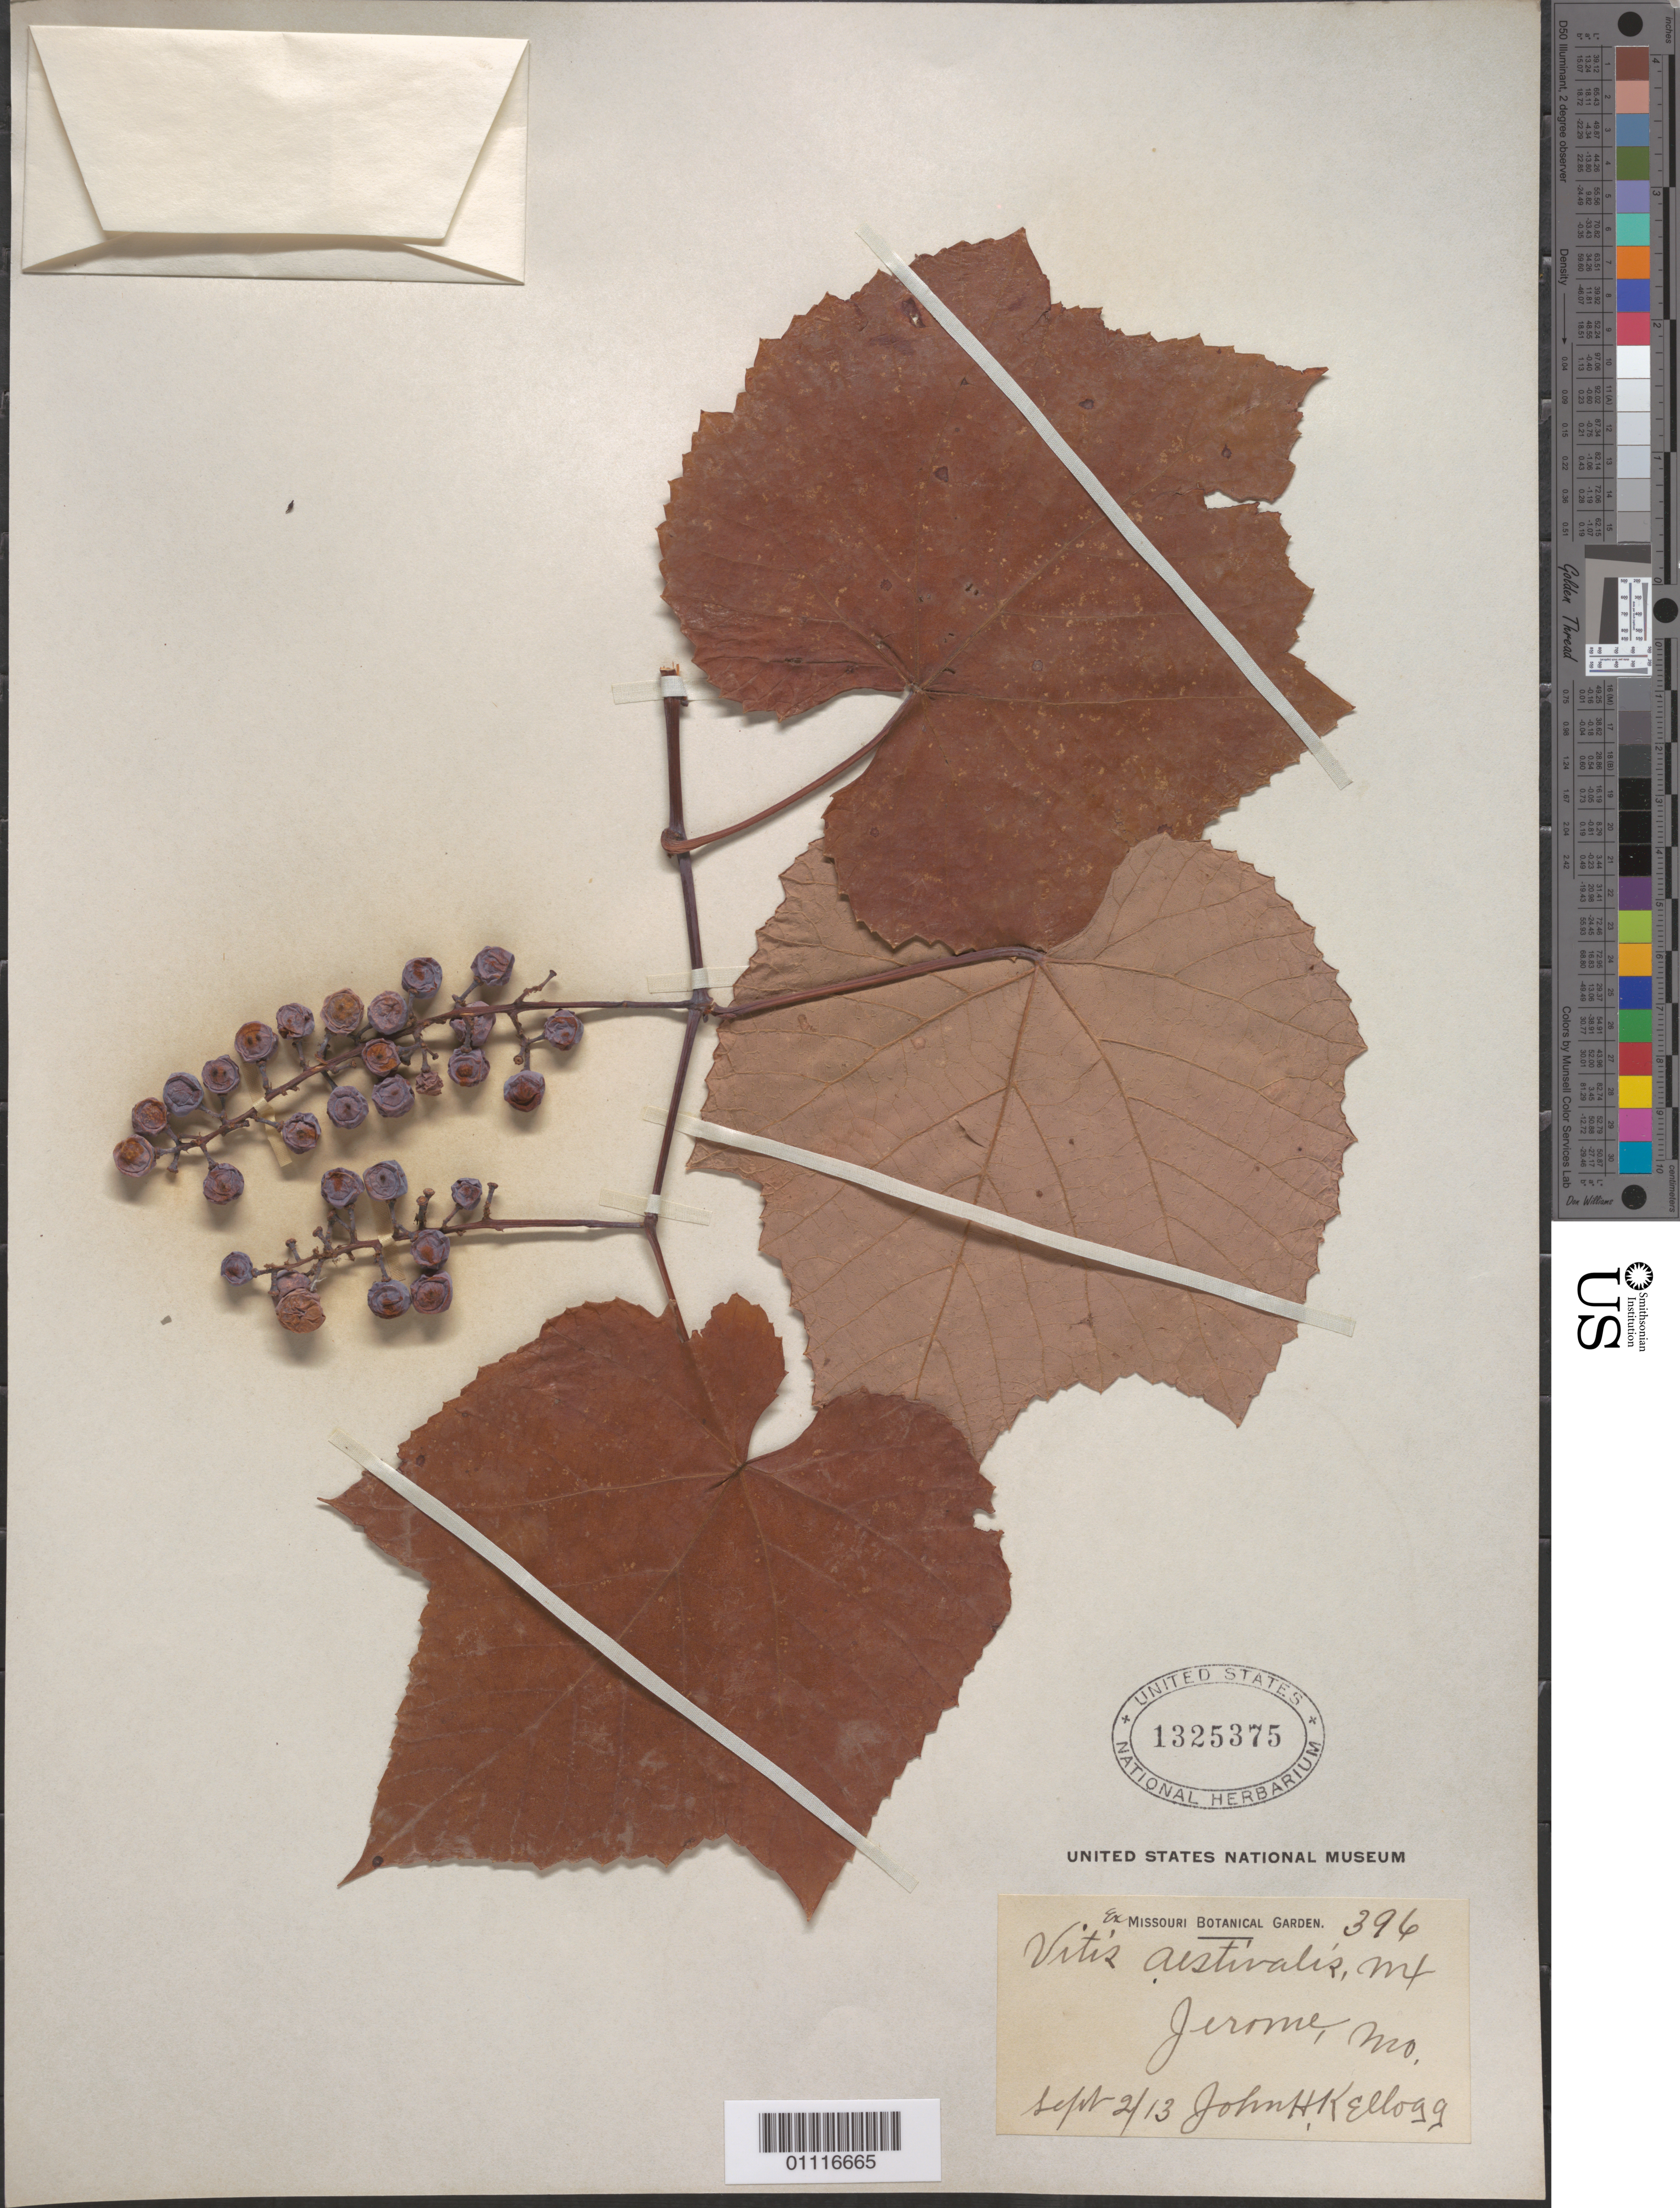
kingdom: Plantae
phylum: Tracheophyta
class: Magnoliopsida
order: Vitales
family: Vitaceae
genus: Vitis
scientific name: Vitis aestivalis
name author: Michx.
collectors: J. H. Kellogg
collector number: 396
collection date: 1913-09-02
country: United States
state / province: Missouri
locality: Missouri Botanical Garden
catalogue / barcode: US 1325375